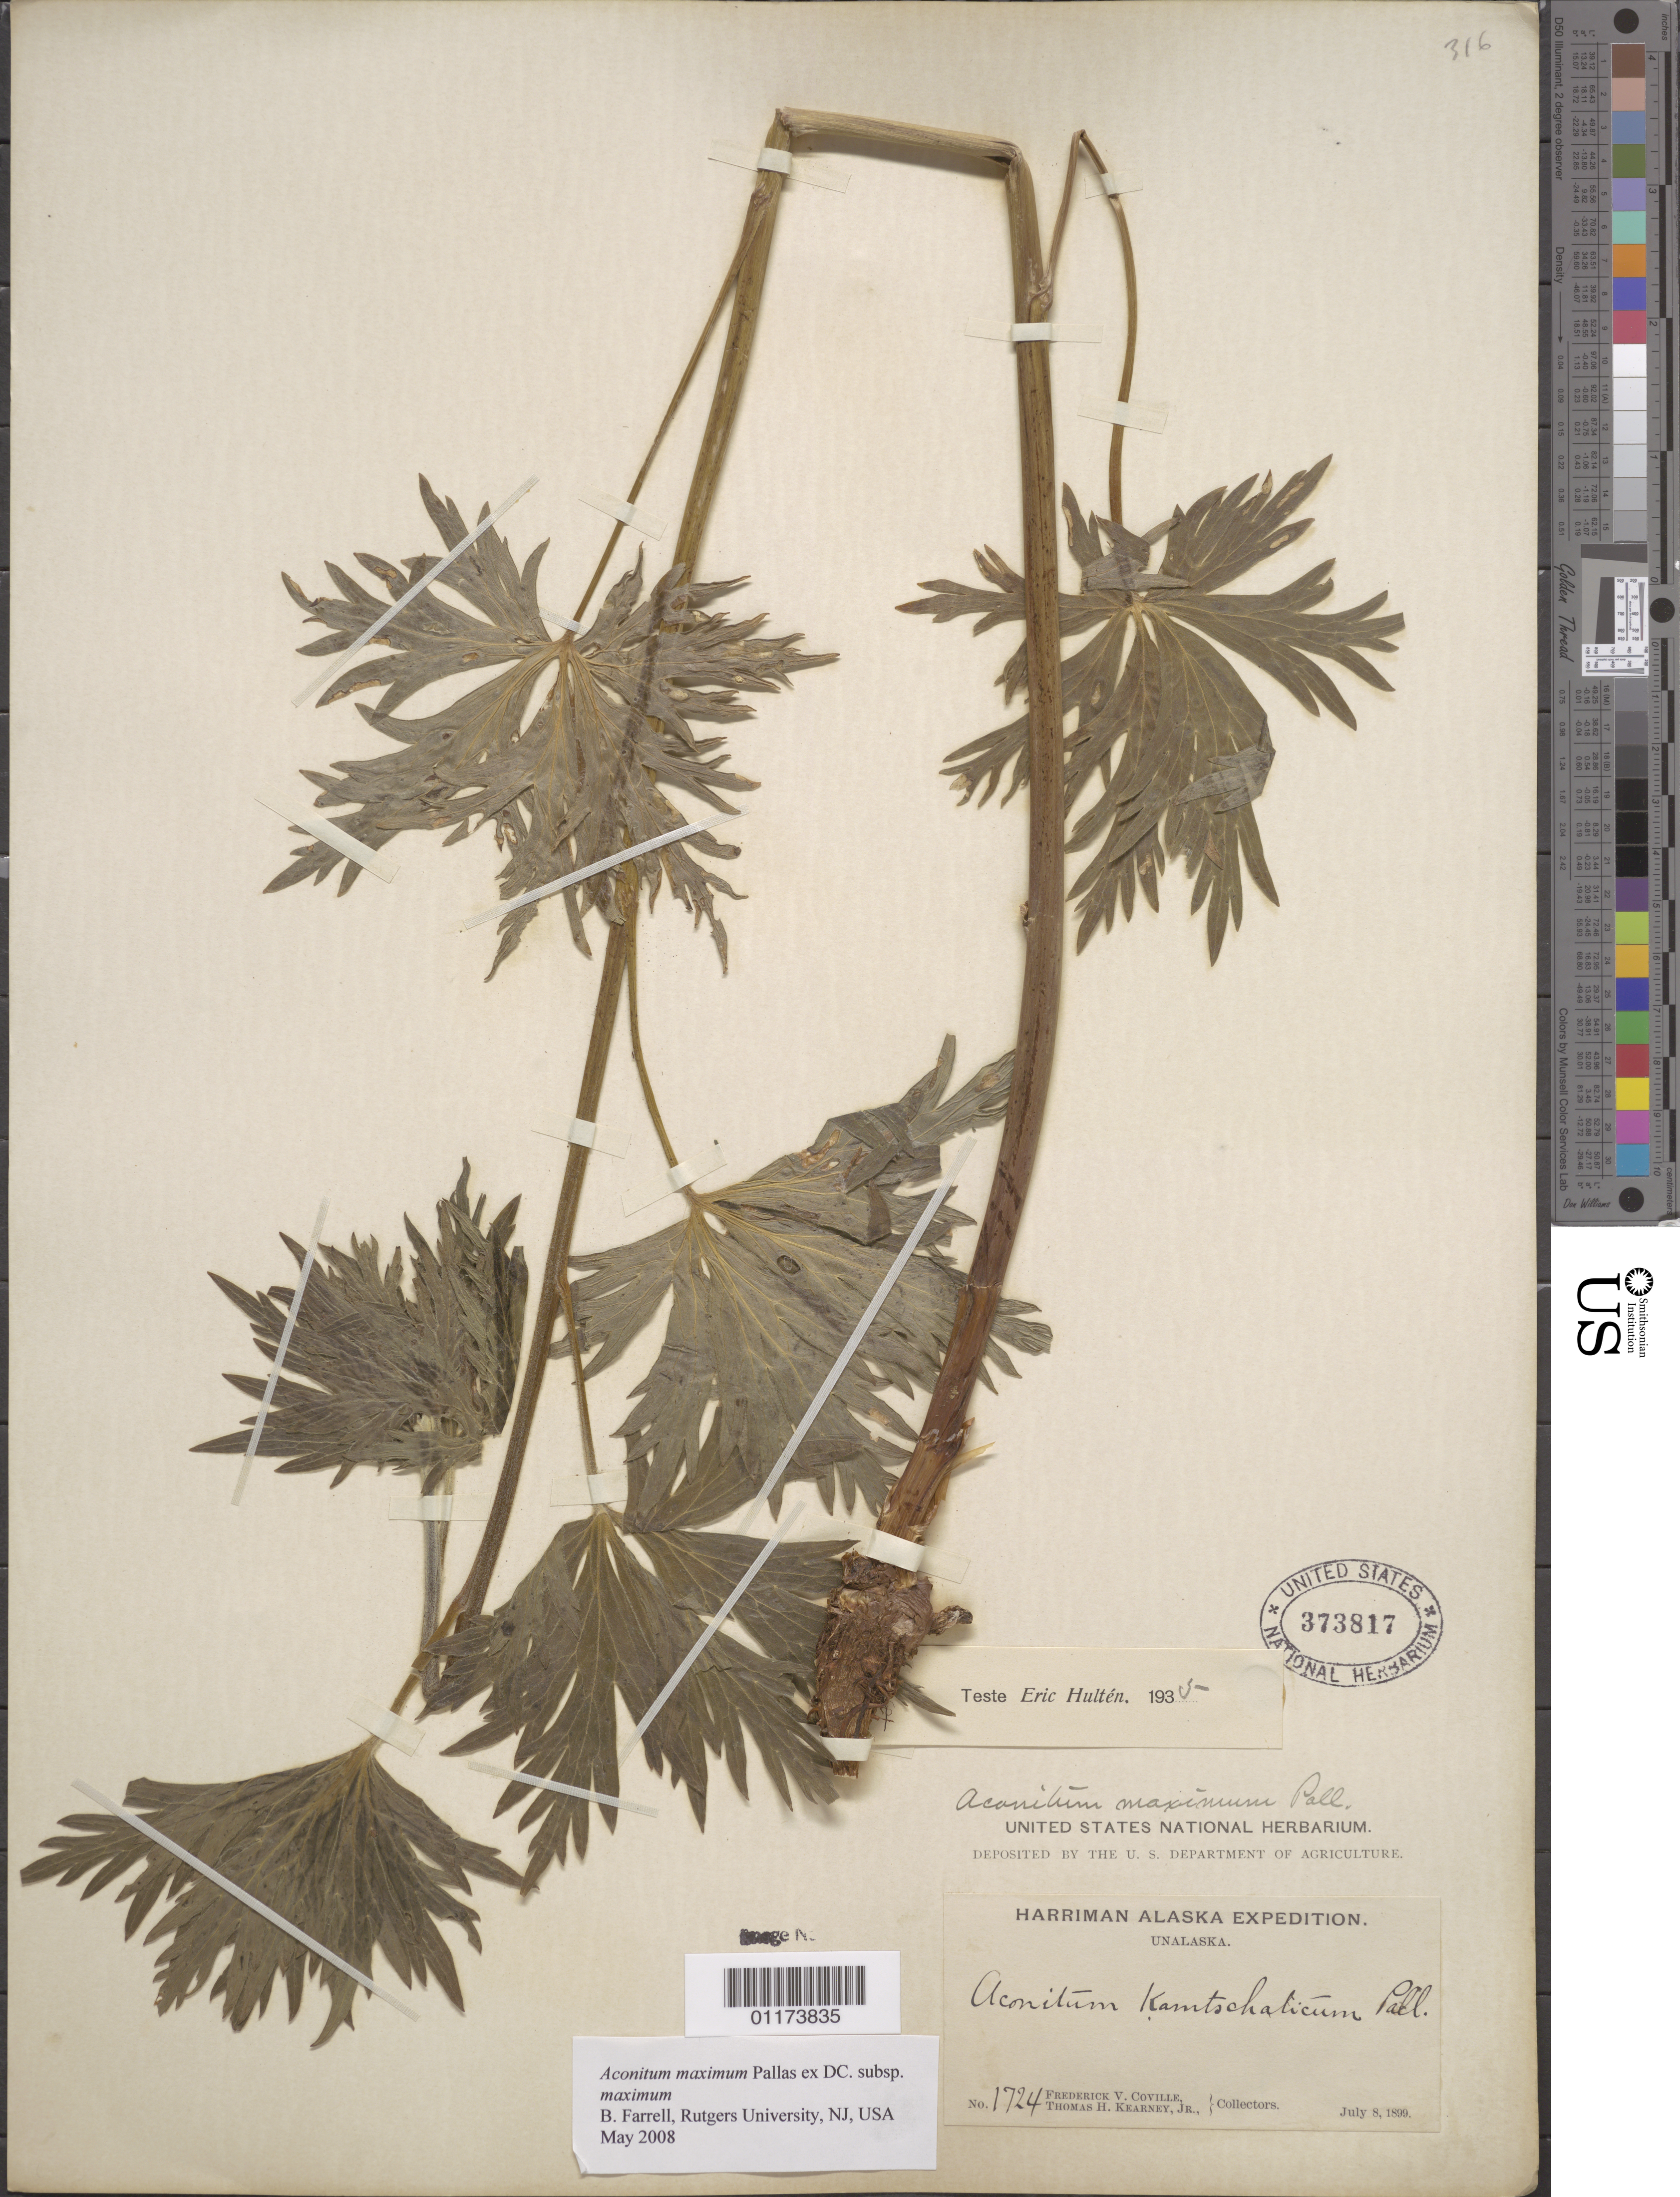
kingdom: Plantae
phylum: Tracheophyta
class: Magnoliopsida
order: Ranunculales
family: Ranunculaceae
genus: Aconitum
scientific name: Aconitum maximum subsp. maximum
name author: Pall. ex DC.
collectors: F. V. Coville & T. H. Kearney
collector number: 1724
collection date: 1899-07-08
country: United States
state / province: Alaska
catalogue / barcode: US 373817